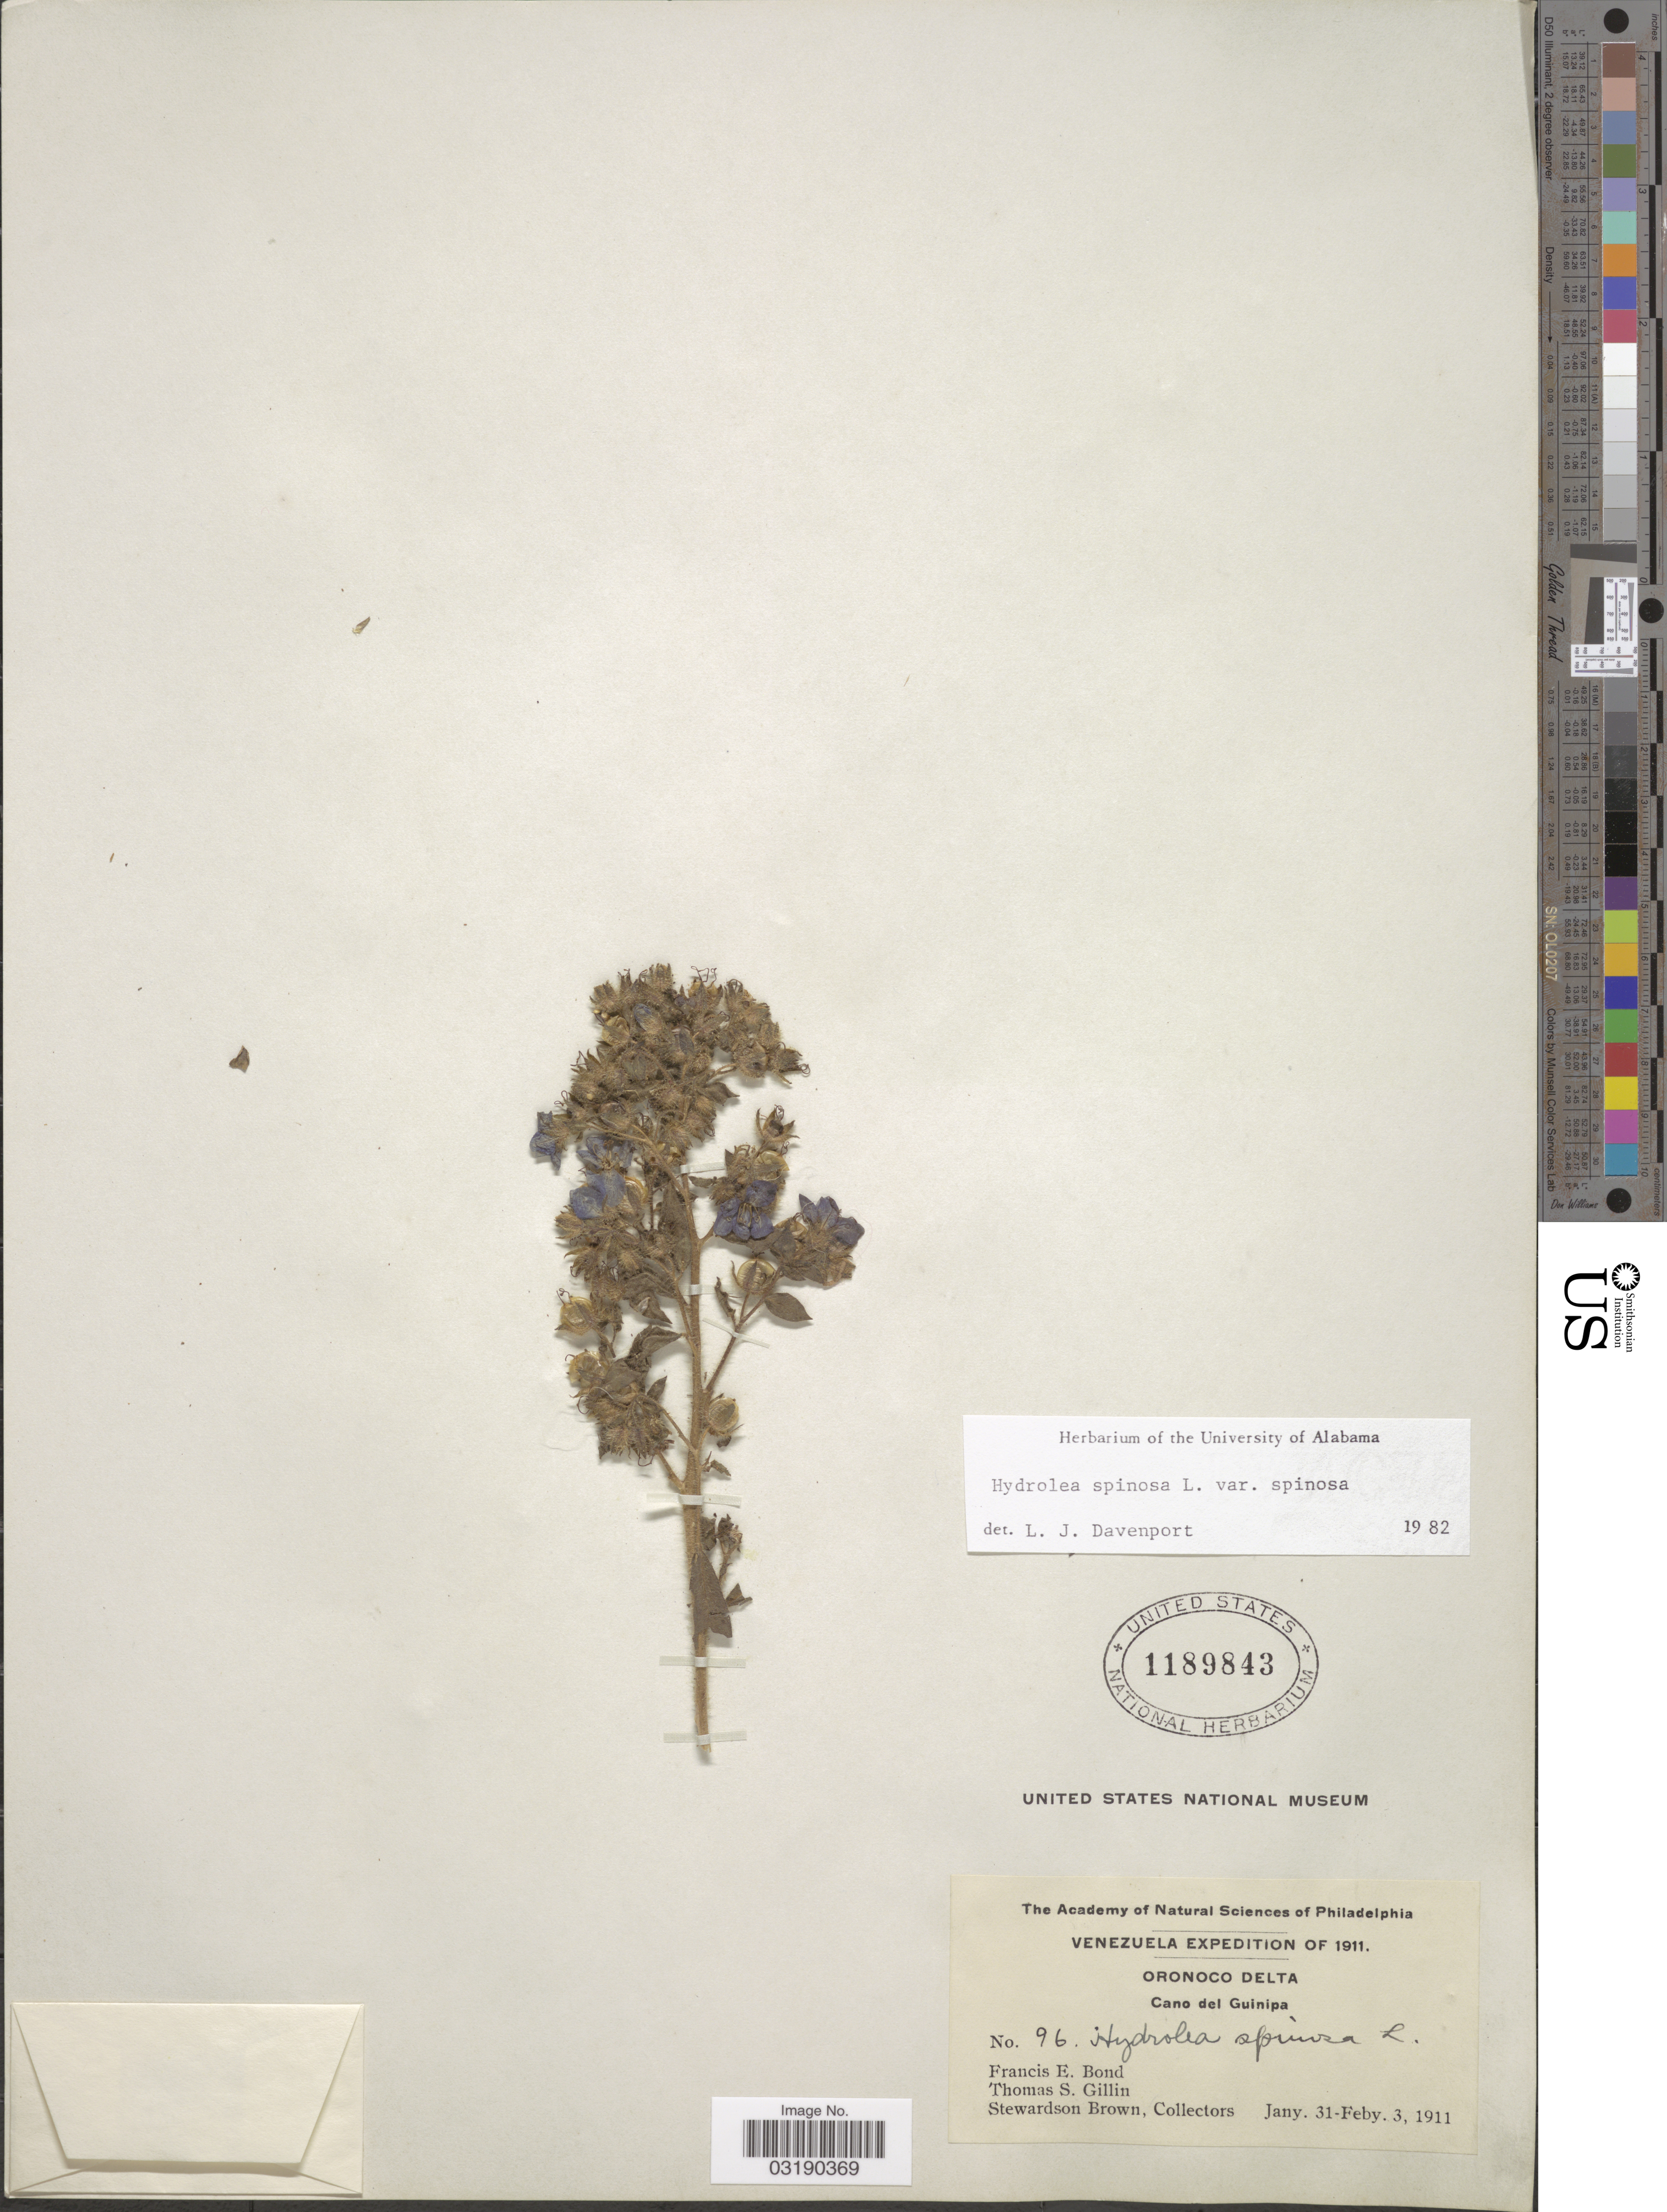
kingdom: Plantae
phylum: Tracheophyta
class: Magnoliopsida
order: Solanales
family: Hydroleaceae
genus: Hydrolea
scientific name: Hydrolea spinosa var. spinosa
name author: L.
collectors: F. Bond, T. Gillin & S. Brown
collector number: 96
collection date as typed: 31 January -3 February 1911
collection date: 1911-01-31/1911-02-03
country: Venezuela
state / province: Monagas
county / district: Maturin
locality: Oronoco Delta along Rio Guanipa, including Indian and Creole villages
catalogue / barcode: US 1189843